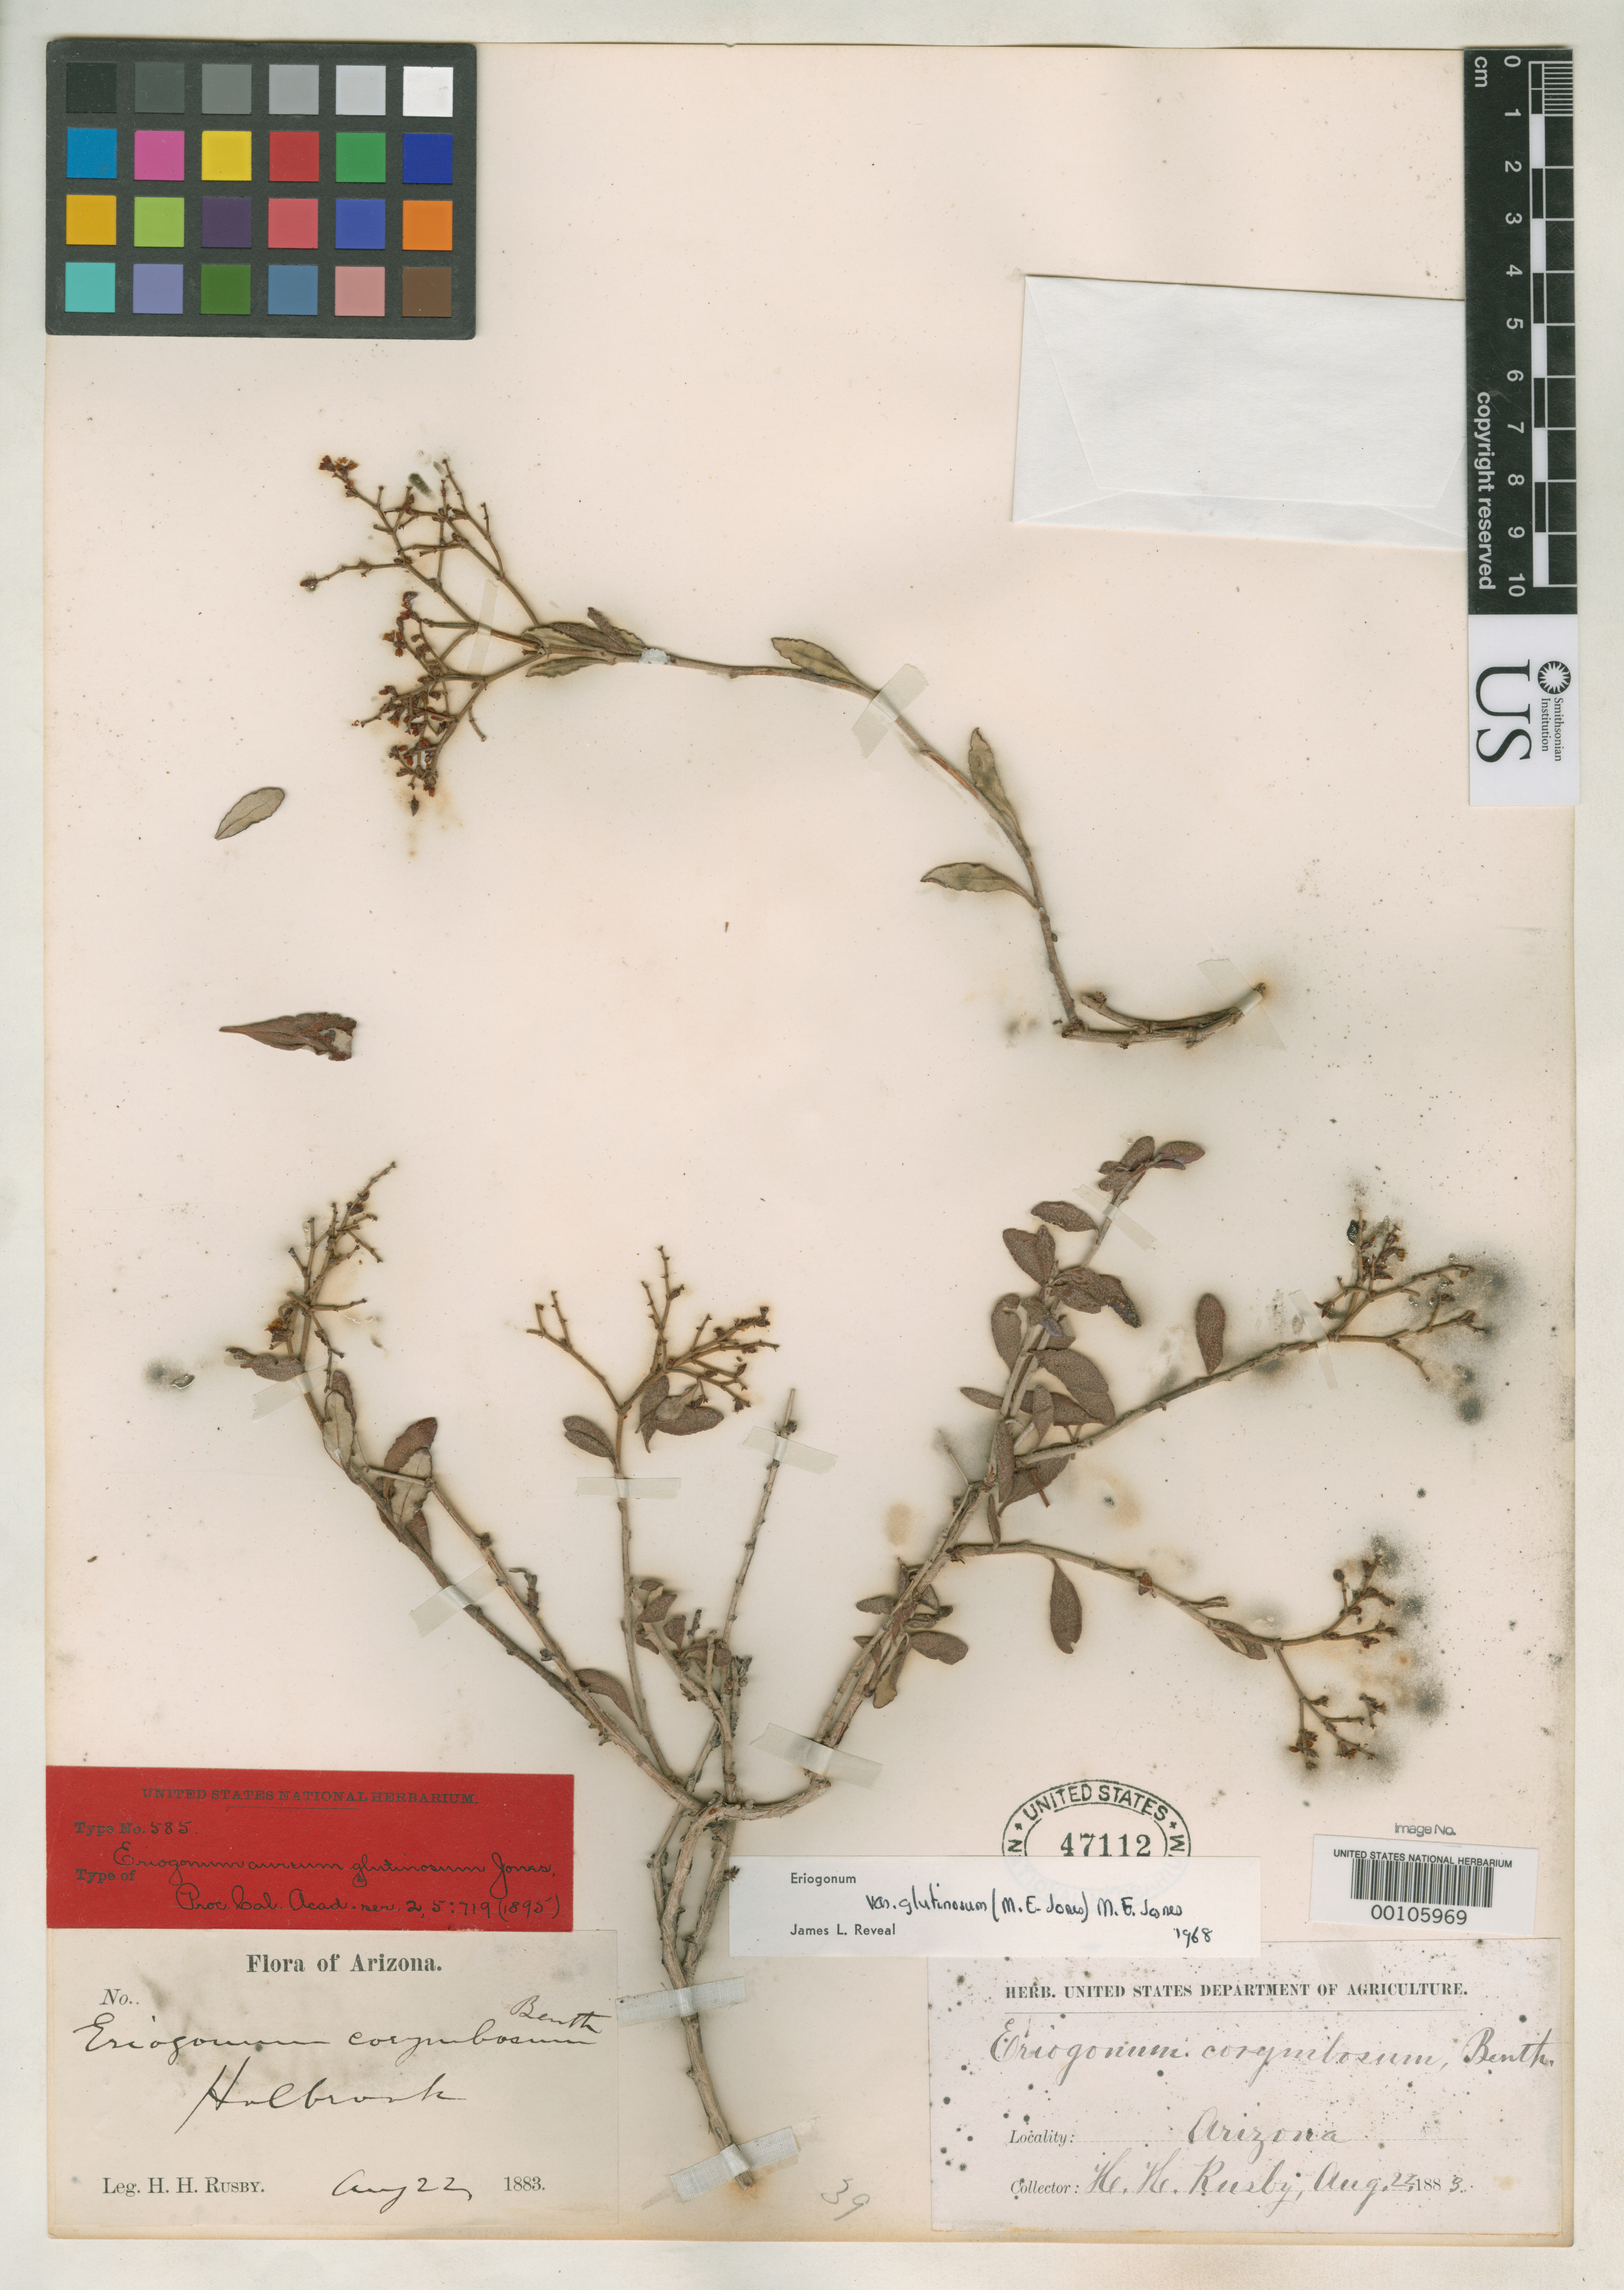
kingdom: Plantae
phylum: Tracheophyta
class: Magnoliopsida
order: Caryophyllales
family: Polygonaceae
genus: Eriogonum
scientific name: Eriogonum aureum var. glutinosum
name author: M.E. Jones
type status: Isotype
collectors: H. H. Rusby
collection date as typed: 22 Aug 1883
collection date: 1883-08-22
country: United States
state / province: Arizona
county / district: Navajo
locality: Holbrook.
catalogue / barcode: US 47112